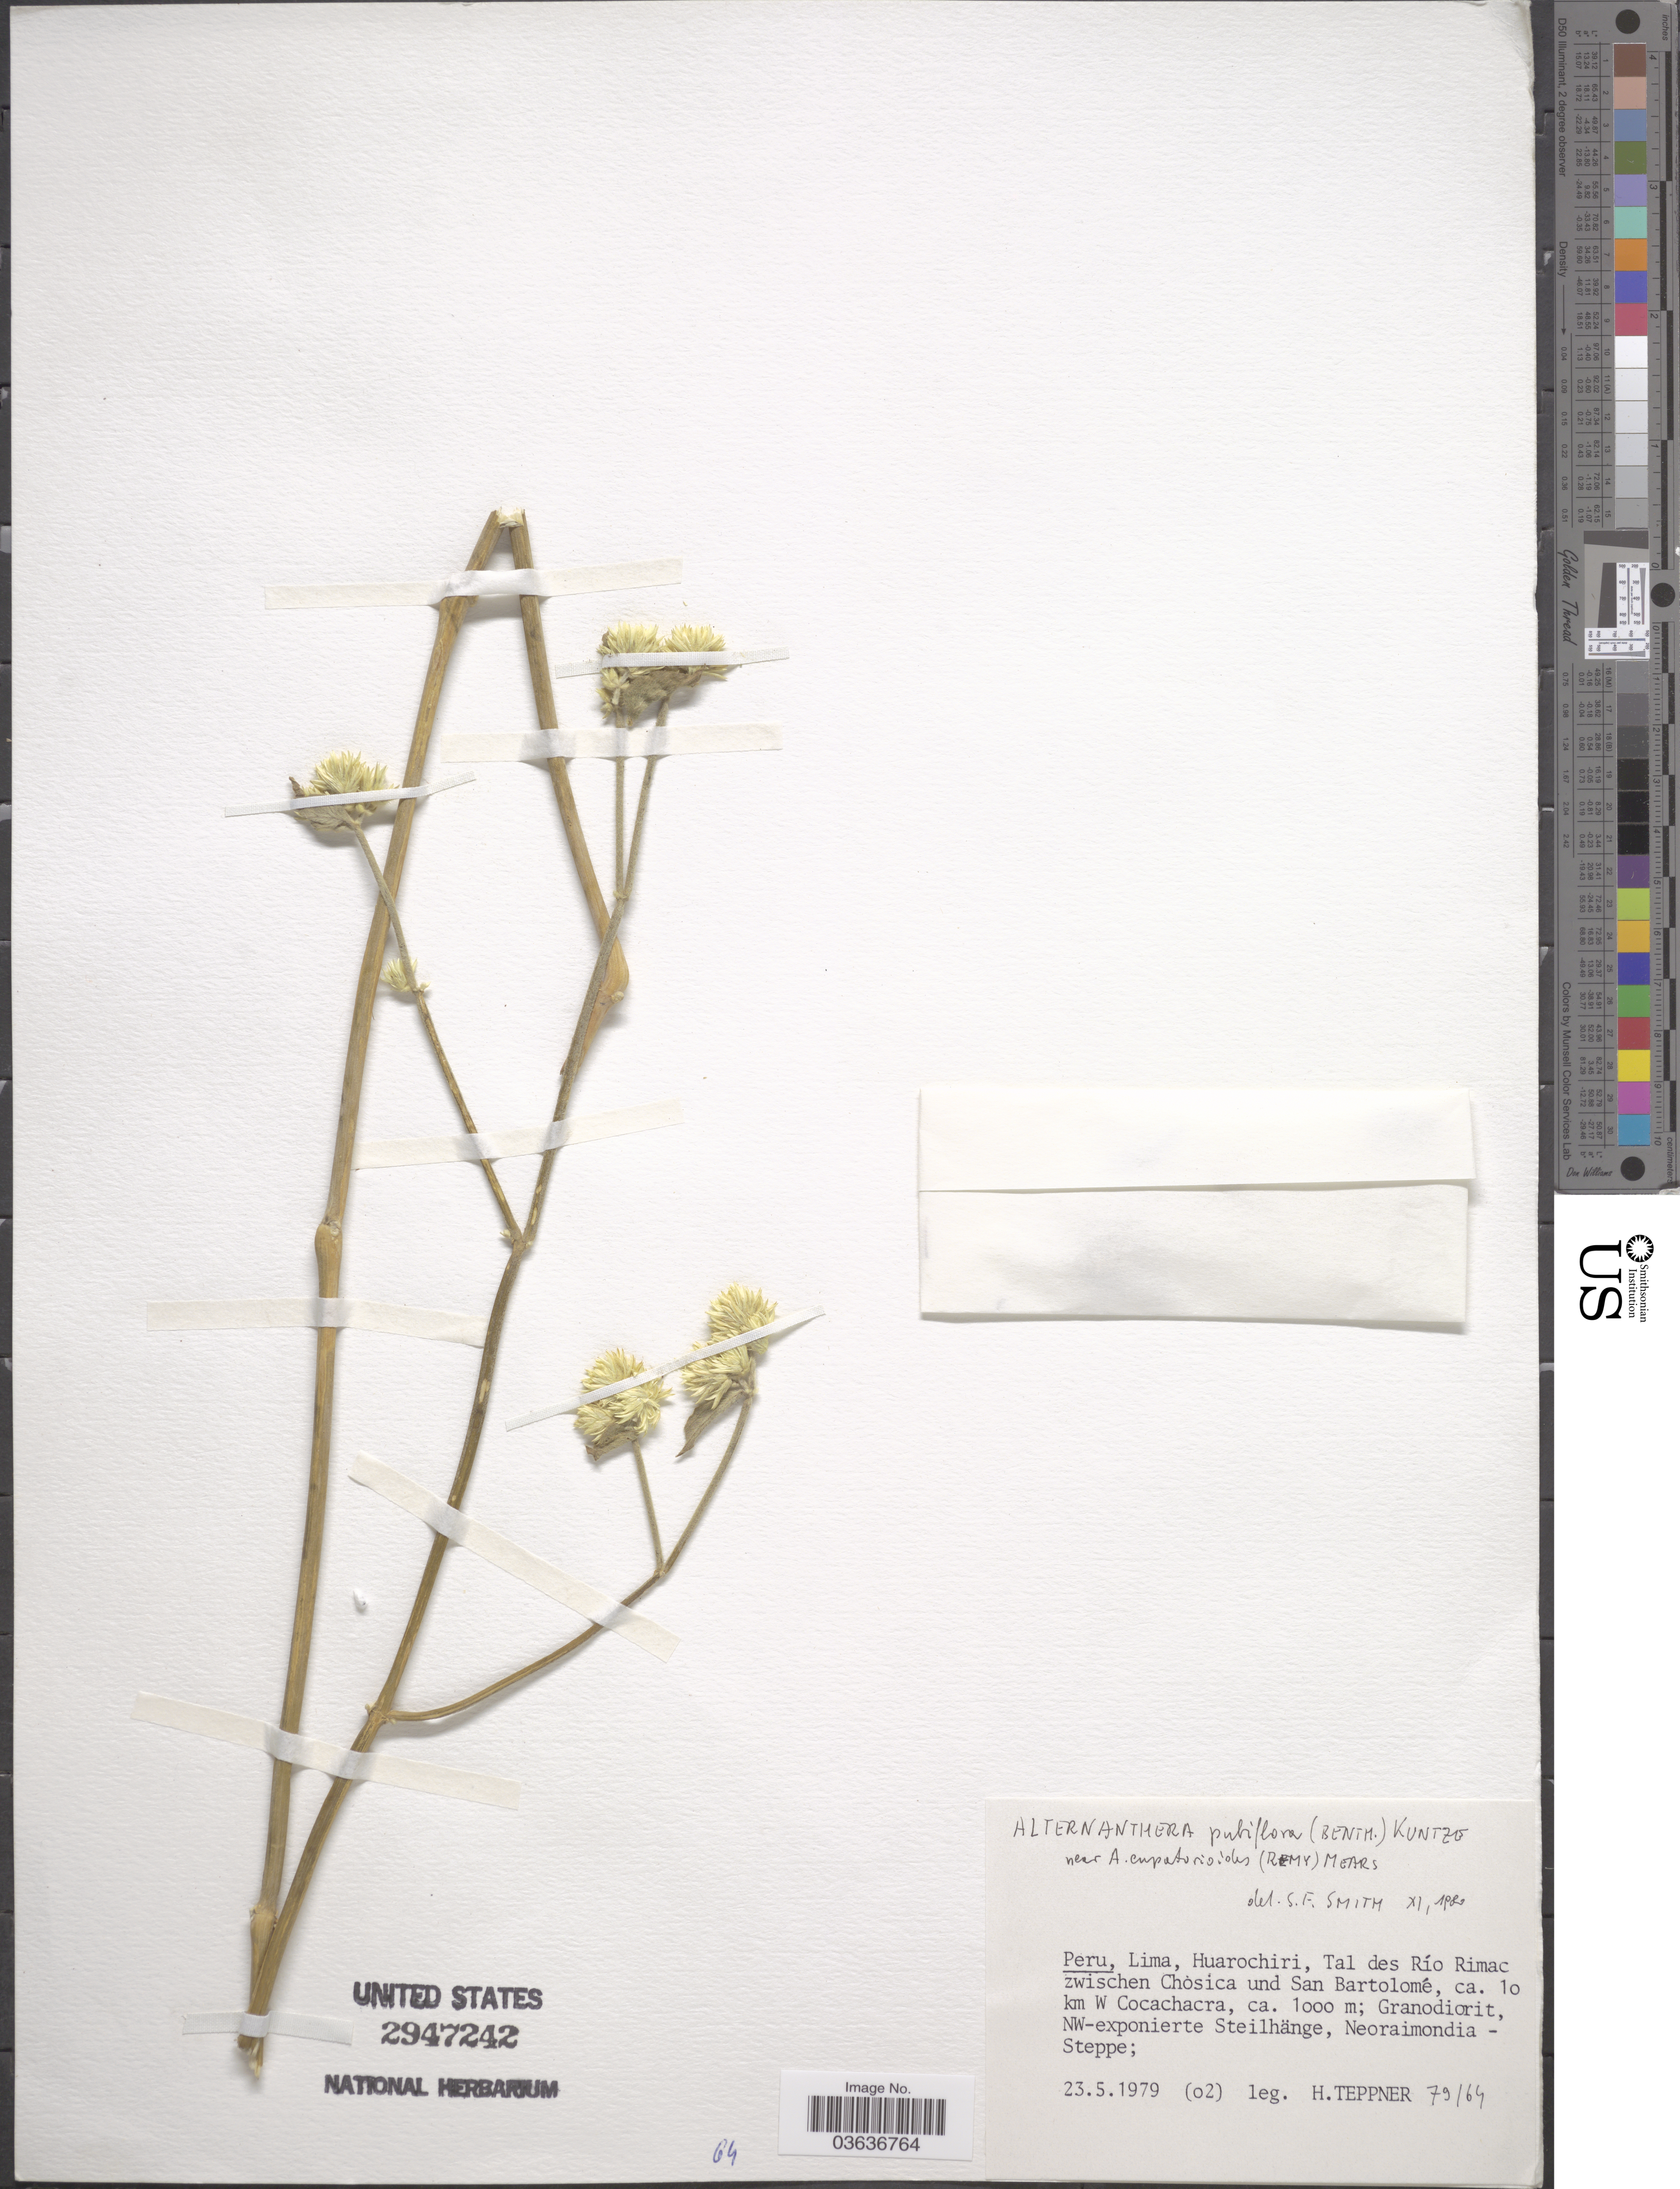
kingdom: Plantae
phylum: Tracheophyta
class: Magnoliopsida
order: Caryophyllales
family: Amaranthaceae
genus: Alternanthera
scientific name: Alternanthera pubiflora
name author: (Benth.) Kuntze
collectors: H. Teppner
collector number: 79/64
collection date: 1979-05-23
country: Peru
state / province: Lima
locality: Huarochiri, Tal des Río Rimac zwischen Chosica und San Bartolomé, ca. 10 km W Cocachacra.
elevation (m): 1000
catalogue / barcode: US 2947242